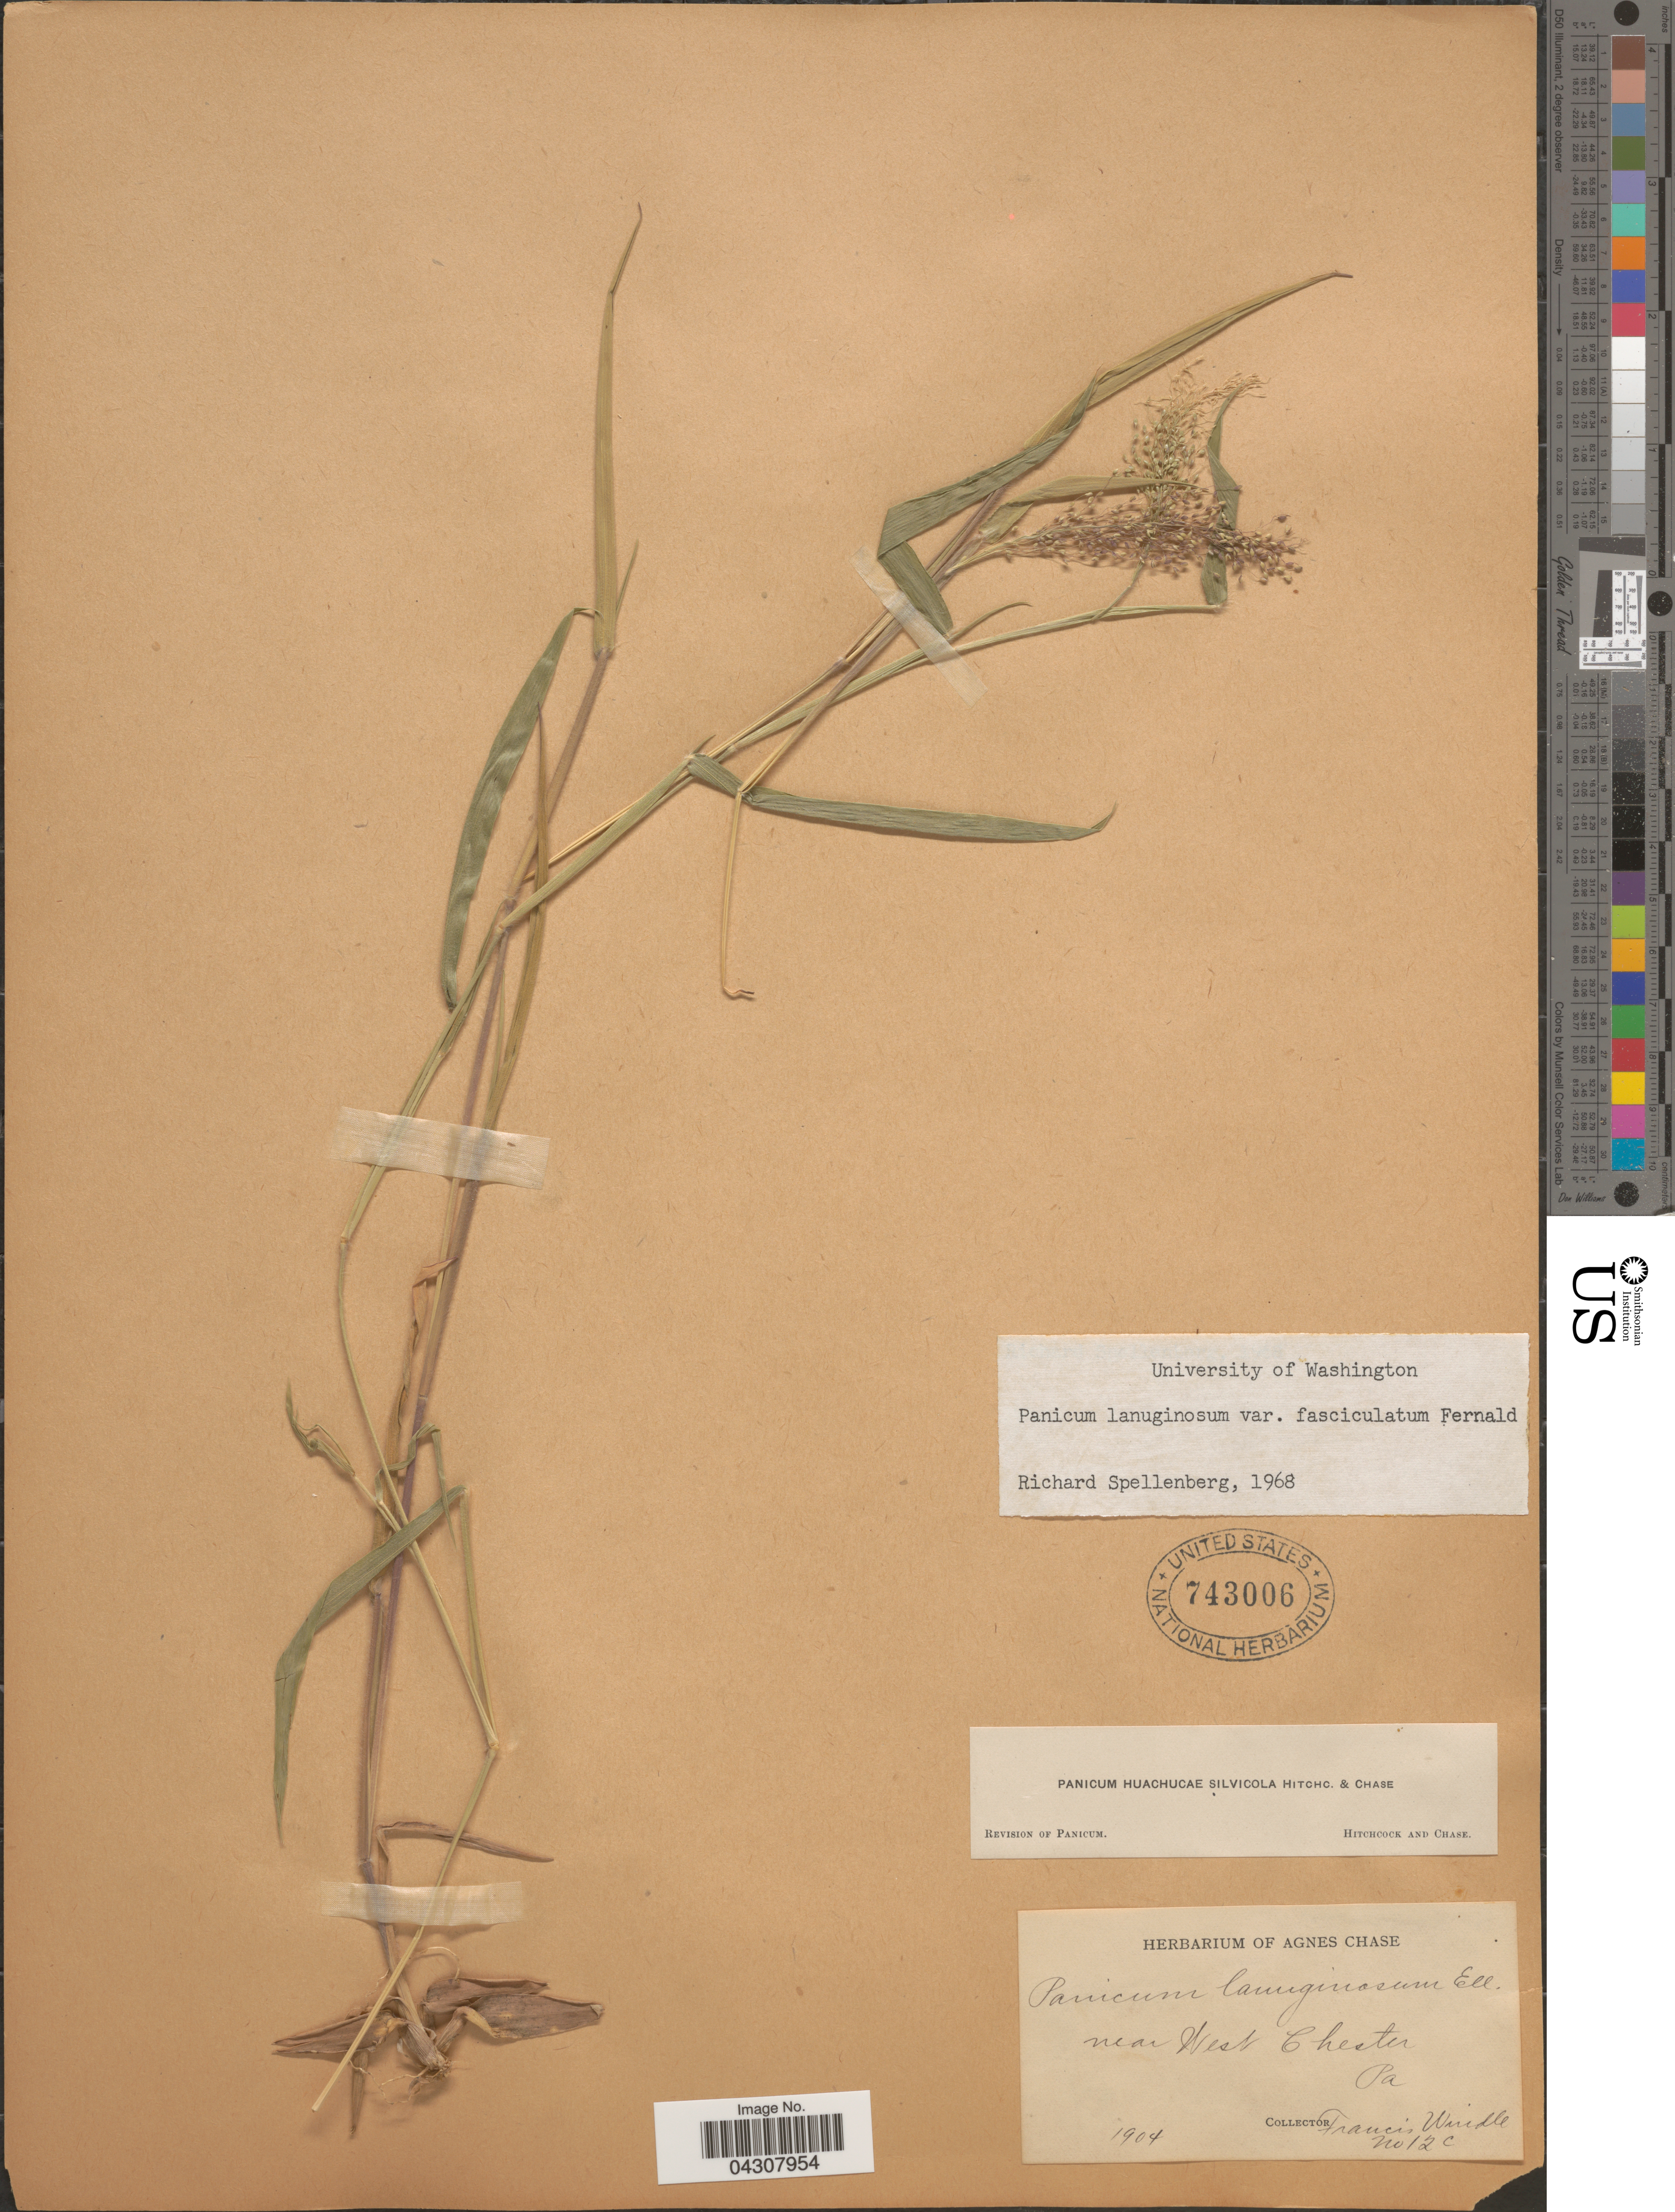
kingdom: Plantae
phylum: Tracheophyta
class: Liliopsida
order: Poales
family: Poaceae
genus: Dichanthelium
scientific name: Dichanthelium acuminatum var. acuminatum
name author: (Sw.) Gould & C.A. Clark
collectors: F. Windle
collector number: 12c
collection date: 1904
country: United States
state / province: Pennsylvania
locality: Near West Chester.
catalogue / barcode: US 743006